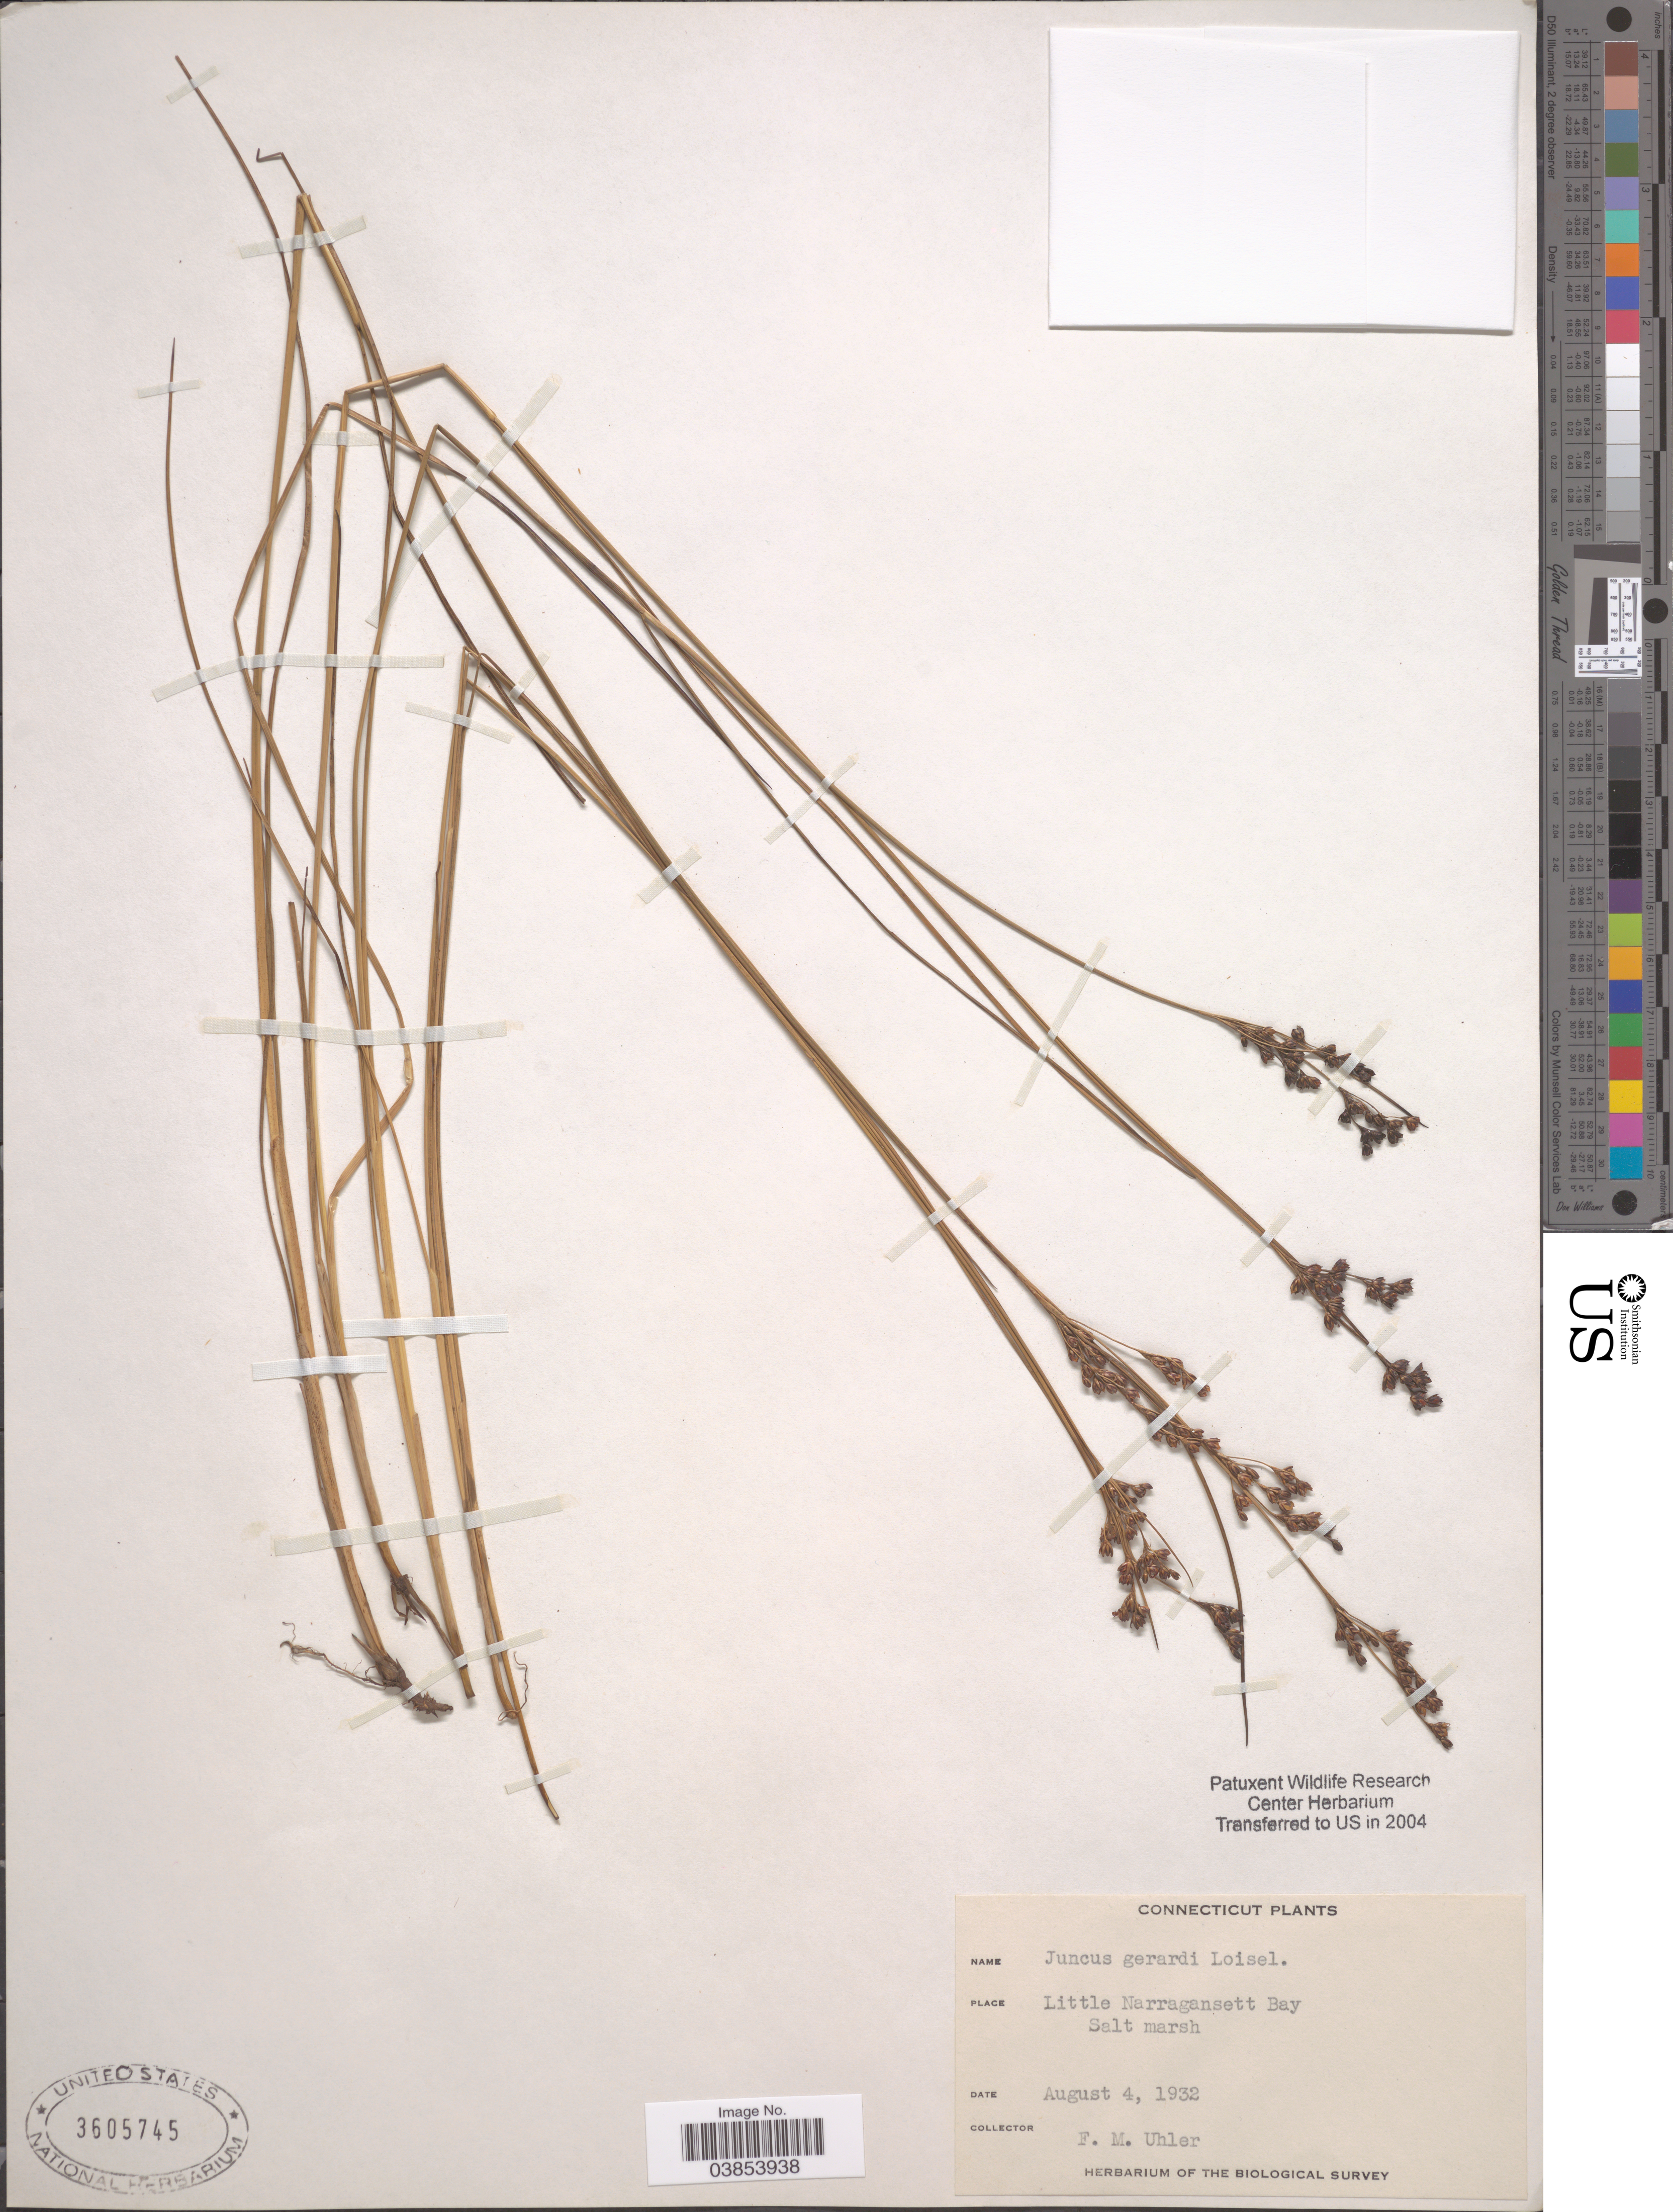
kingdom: Plantae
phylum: Tracheophyta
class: Liliopsida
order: Poales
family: Juncaceae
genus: Juncus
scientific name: Juncus gerardi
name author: Loisel.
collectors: F. M. Uhler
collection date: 1932-08-04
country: United States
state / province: Connecticut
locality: Little Narragansett Bay. Salt marsh.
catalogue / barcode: US 3605745